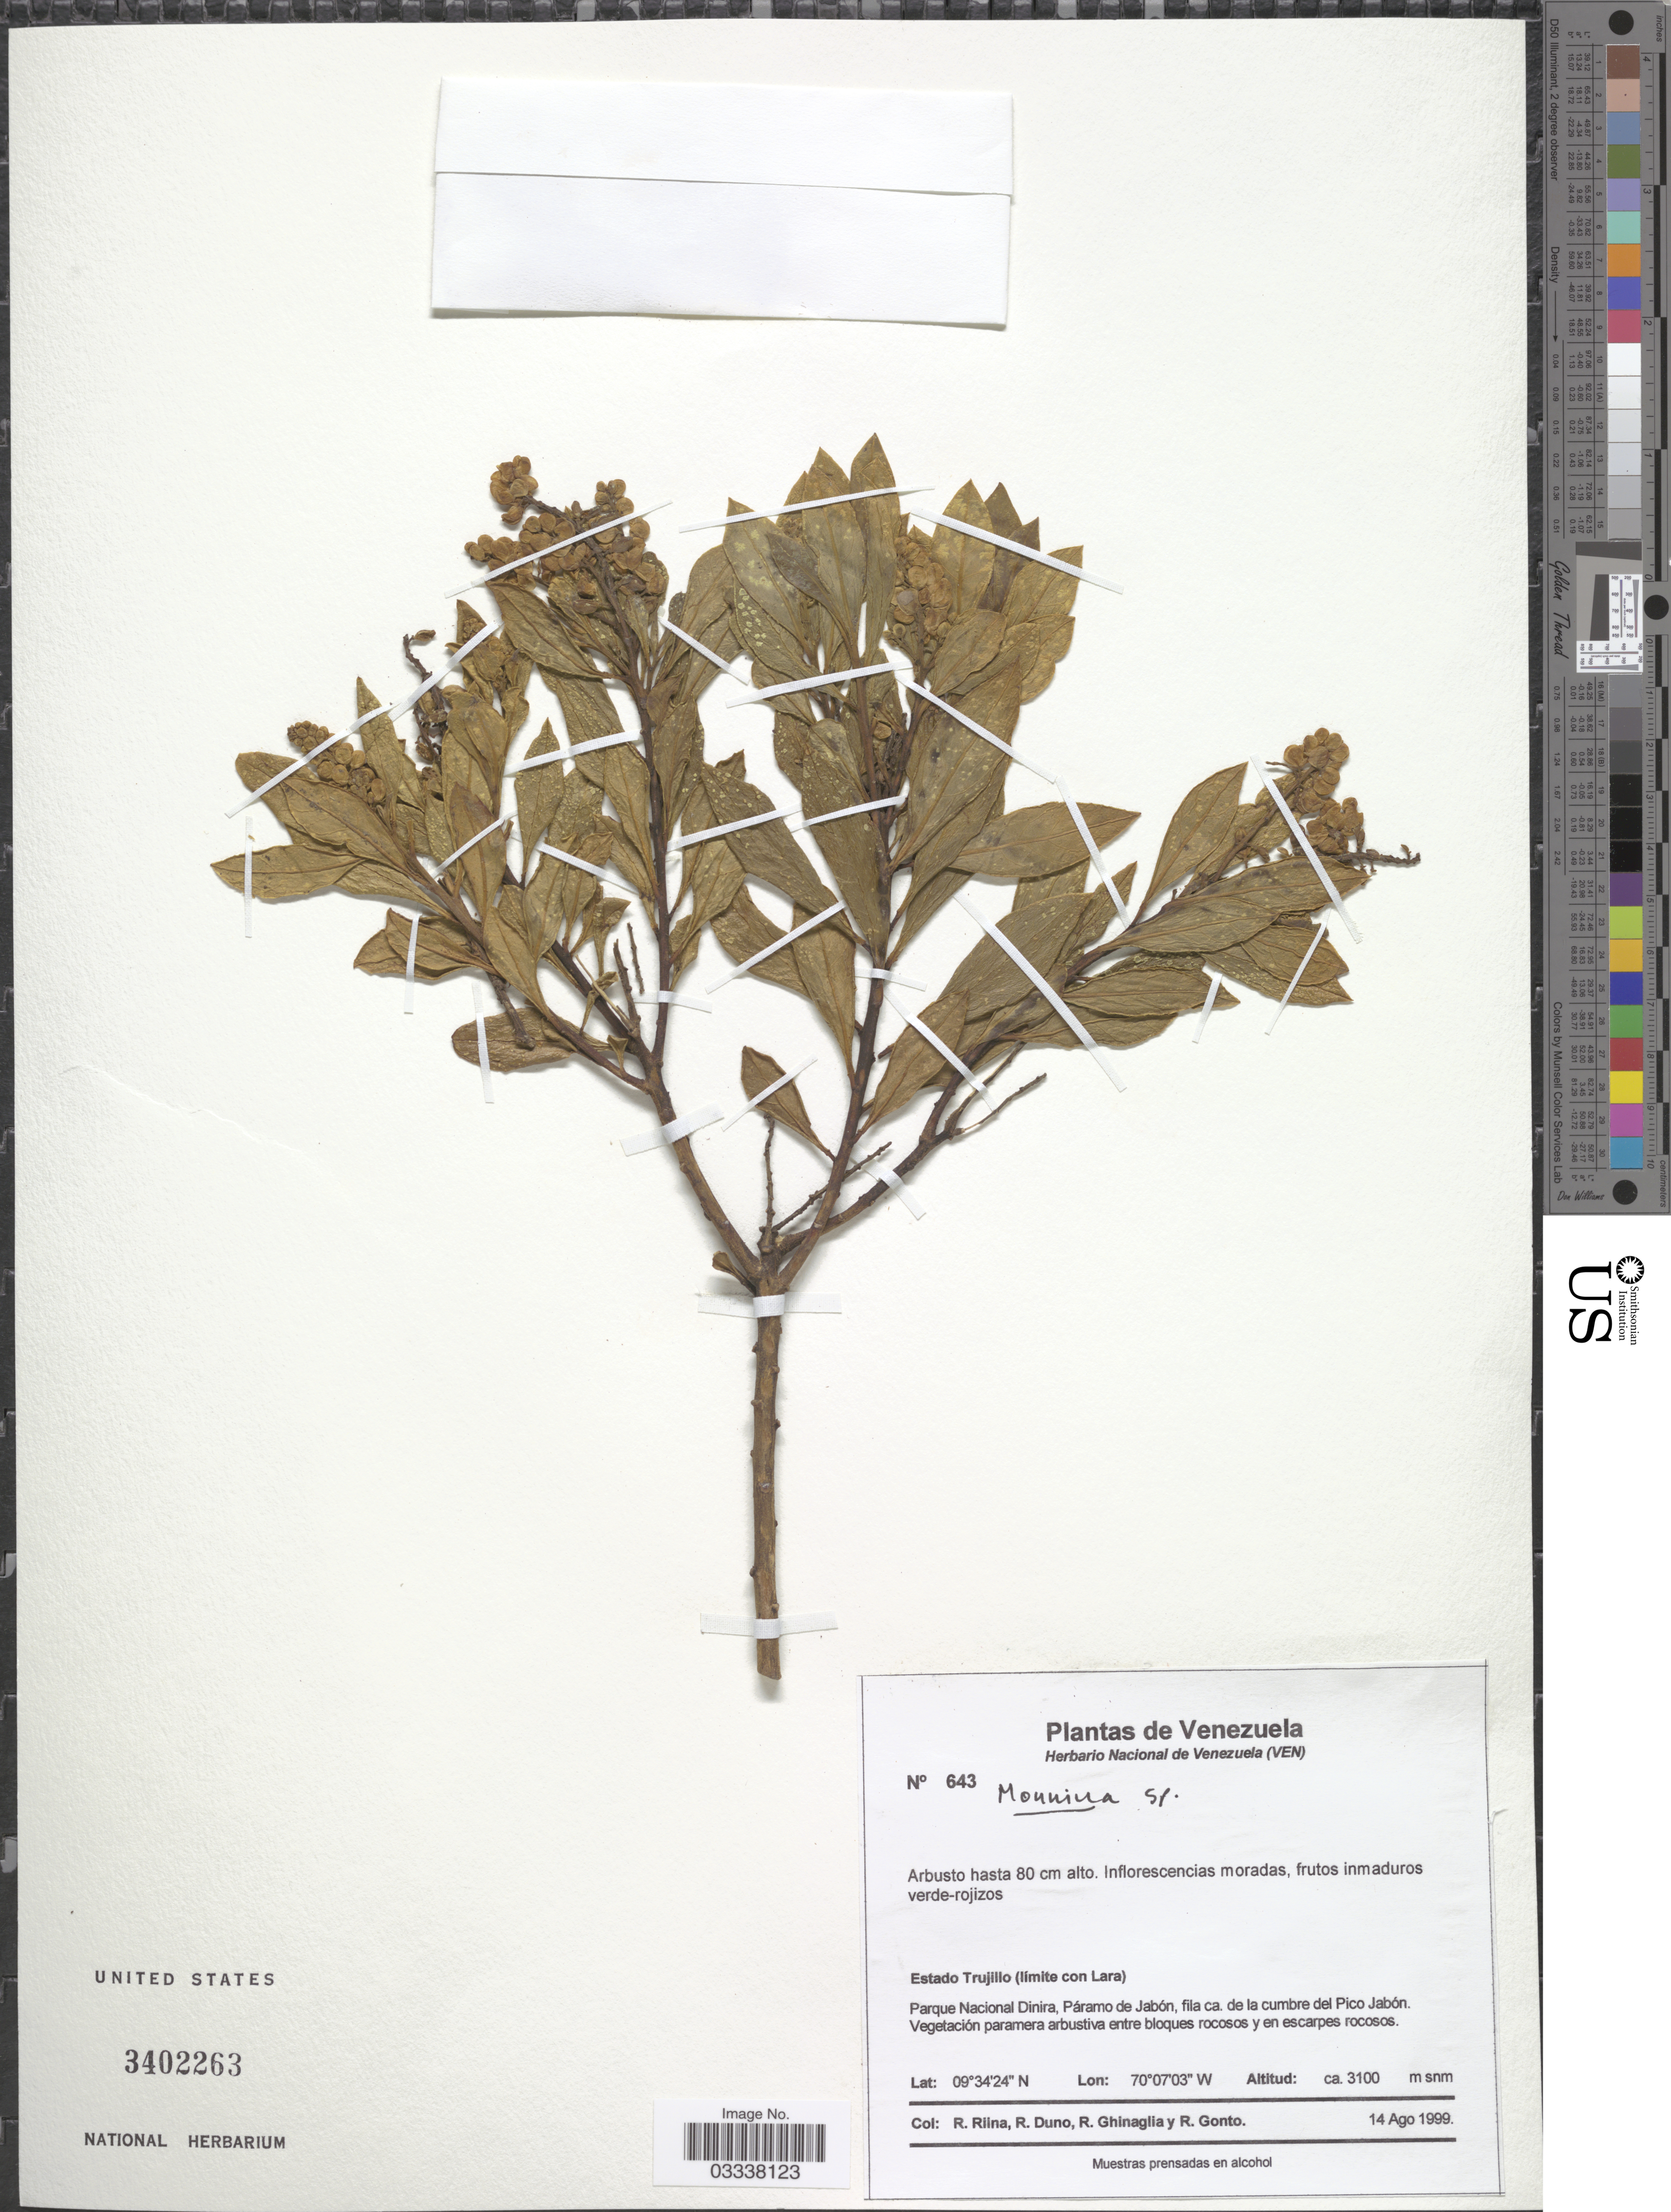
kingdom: Plantae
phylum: Tracheophyta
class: Magnoliopsida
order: Fabales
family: Polygalaceae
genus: Monnina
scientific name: Monnina sp.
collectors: R. Riina, R. Duno, R. Ghinaglia & R. Gonto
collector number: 643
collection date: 1999-08-14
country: Venezuela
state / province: Trujillo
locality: (límite con Lara). Parque Nacional Dinira, Páramo de Jabón, fila ca. de la cumbre del Pico Jabón.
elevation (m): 3100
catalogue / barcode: US 3402263